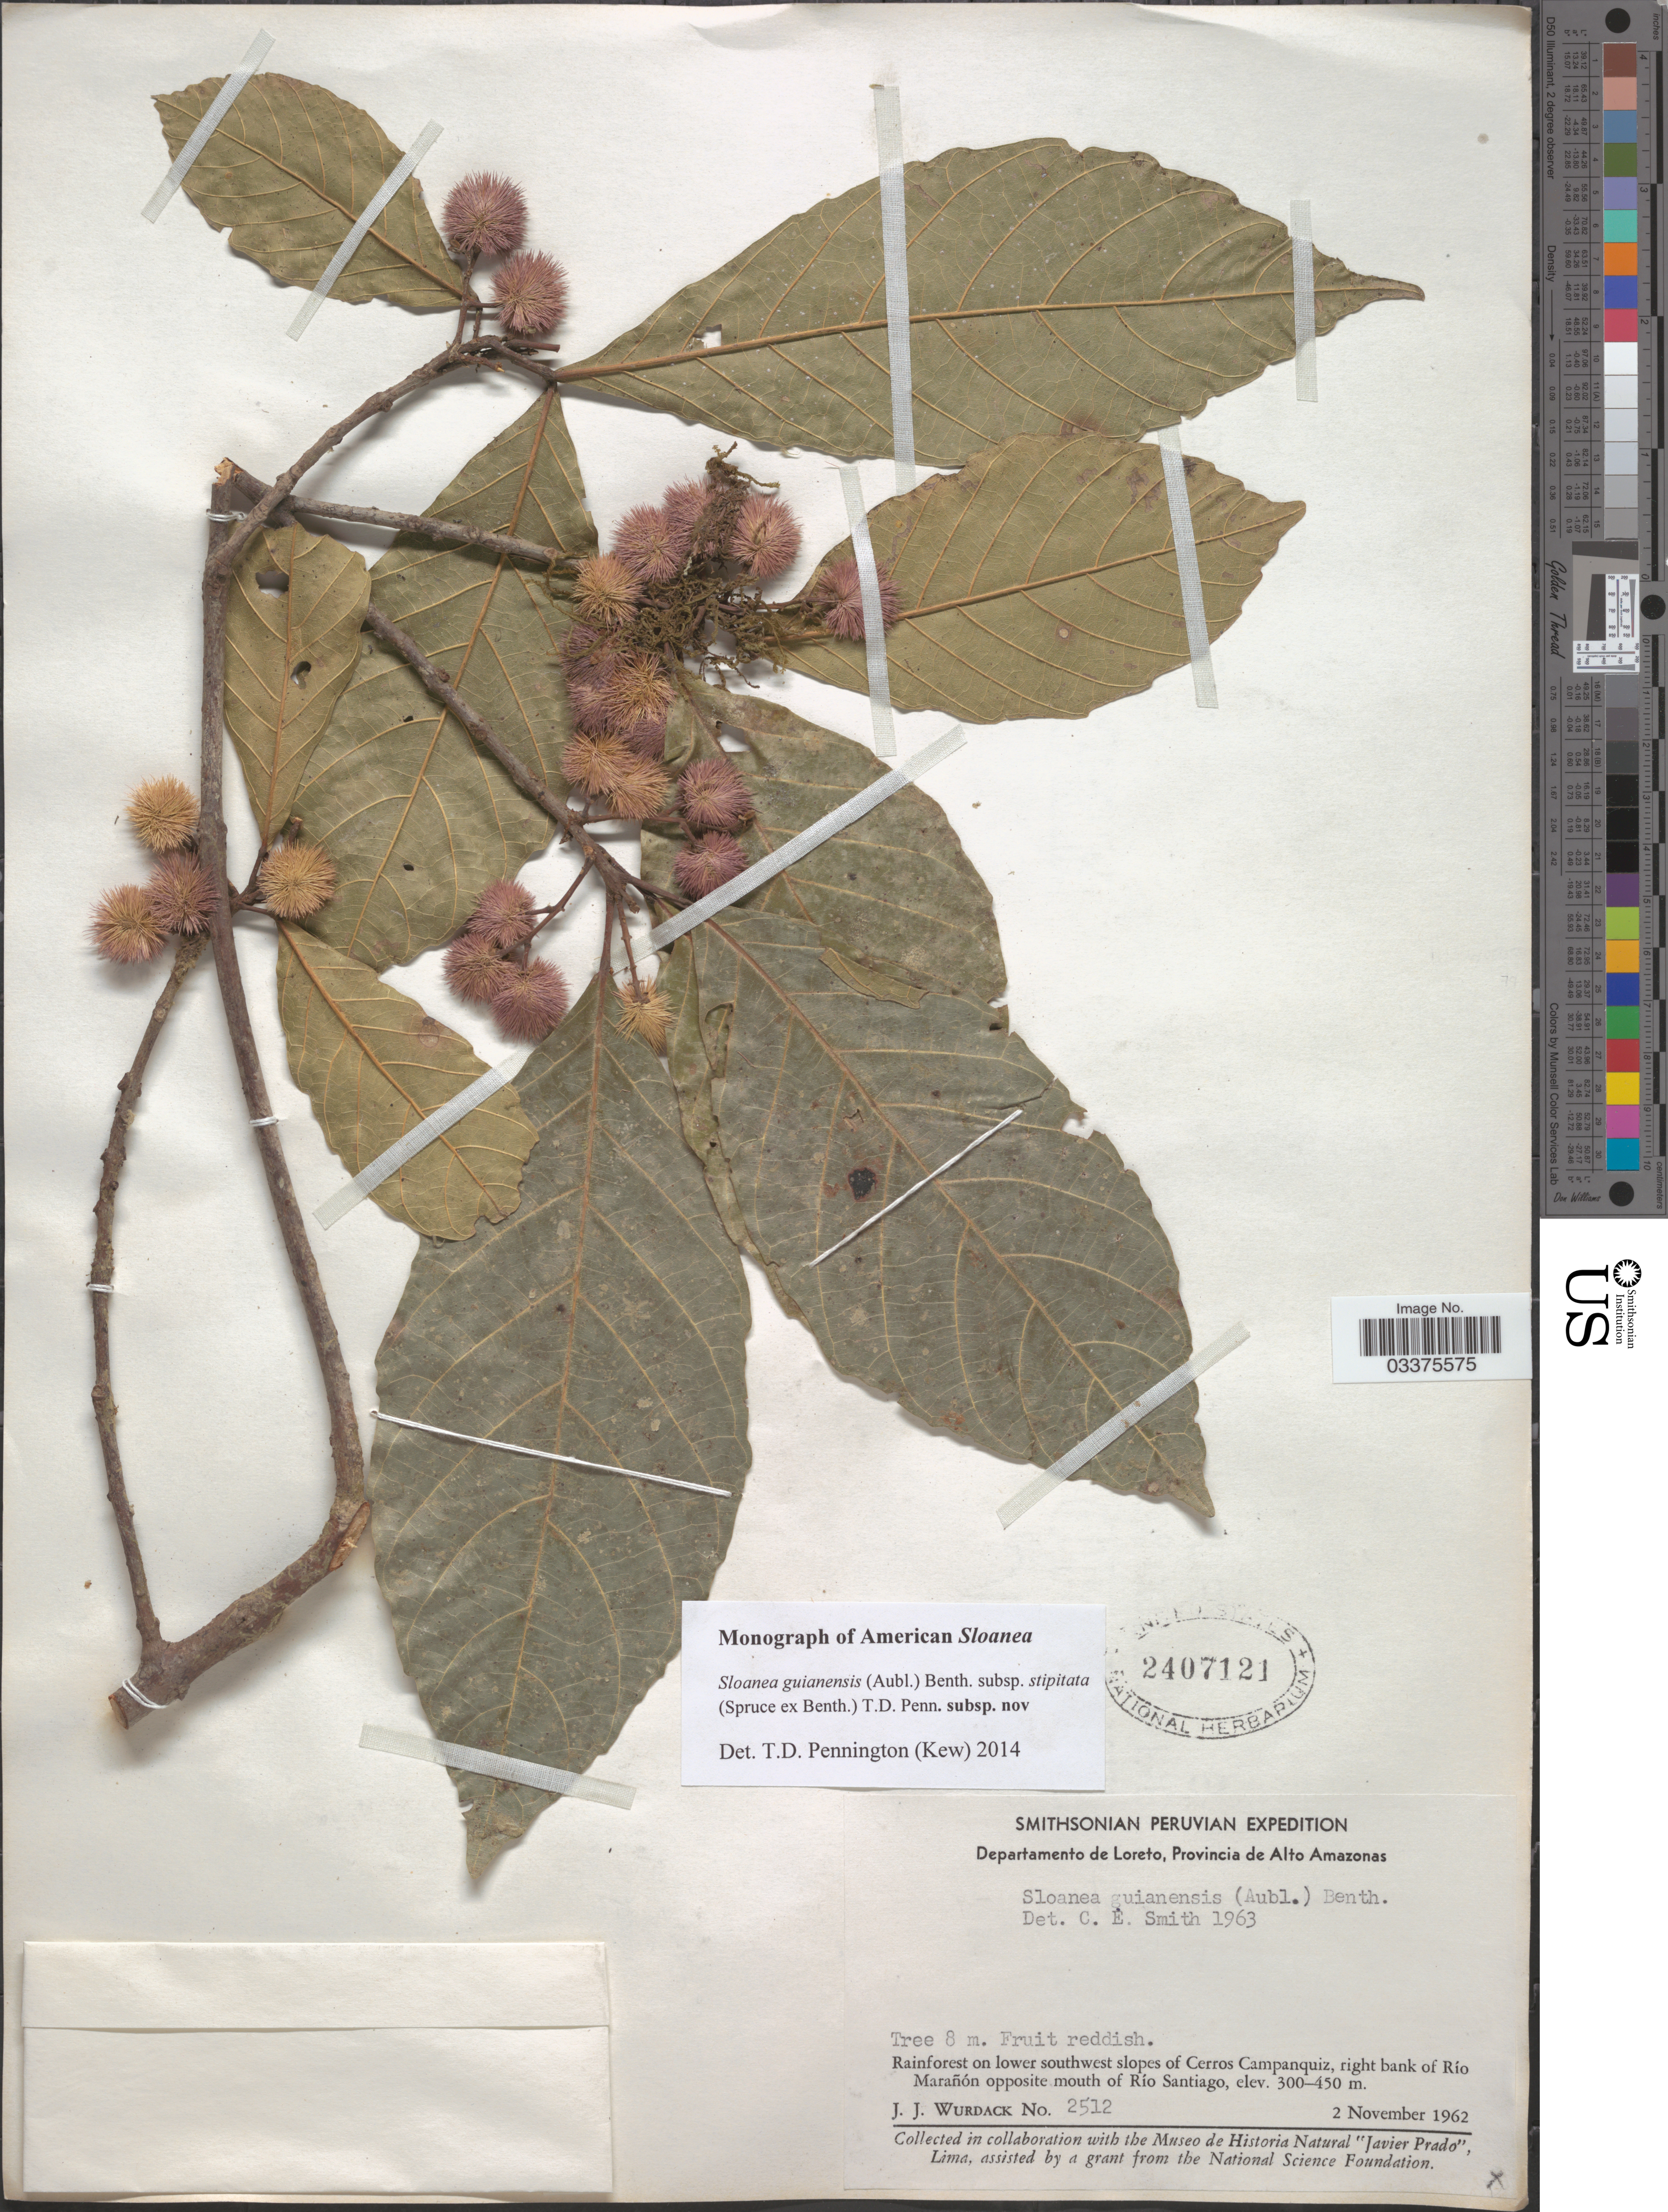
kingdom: Plantae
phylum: Tracheophyta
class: Magnoliopsida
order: Oxalidales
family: Elaeocarpaceae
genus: Sloanea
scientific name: Sloanea guianensis subsp. stipitata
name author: (Spruce ex Benth.) T.D. Penn.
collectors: J. J. Wurdack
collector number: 2512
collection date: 1962-11-02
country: Peru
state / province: Loreto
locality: Departamento de Loreto, Provincia de Alto Amazonas, Rainforest on lower southwest slopes of Cerros Campanquiz, right bank of Río Marañon opposite mouth of Río Santiago.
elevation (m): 300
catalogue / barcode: US 2407121